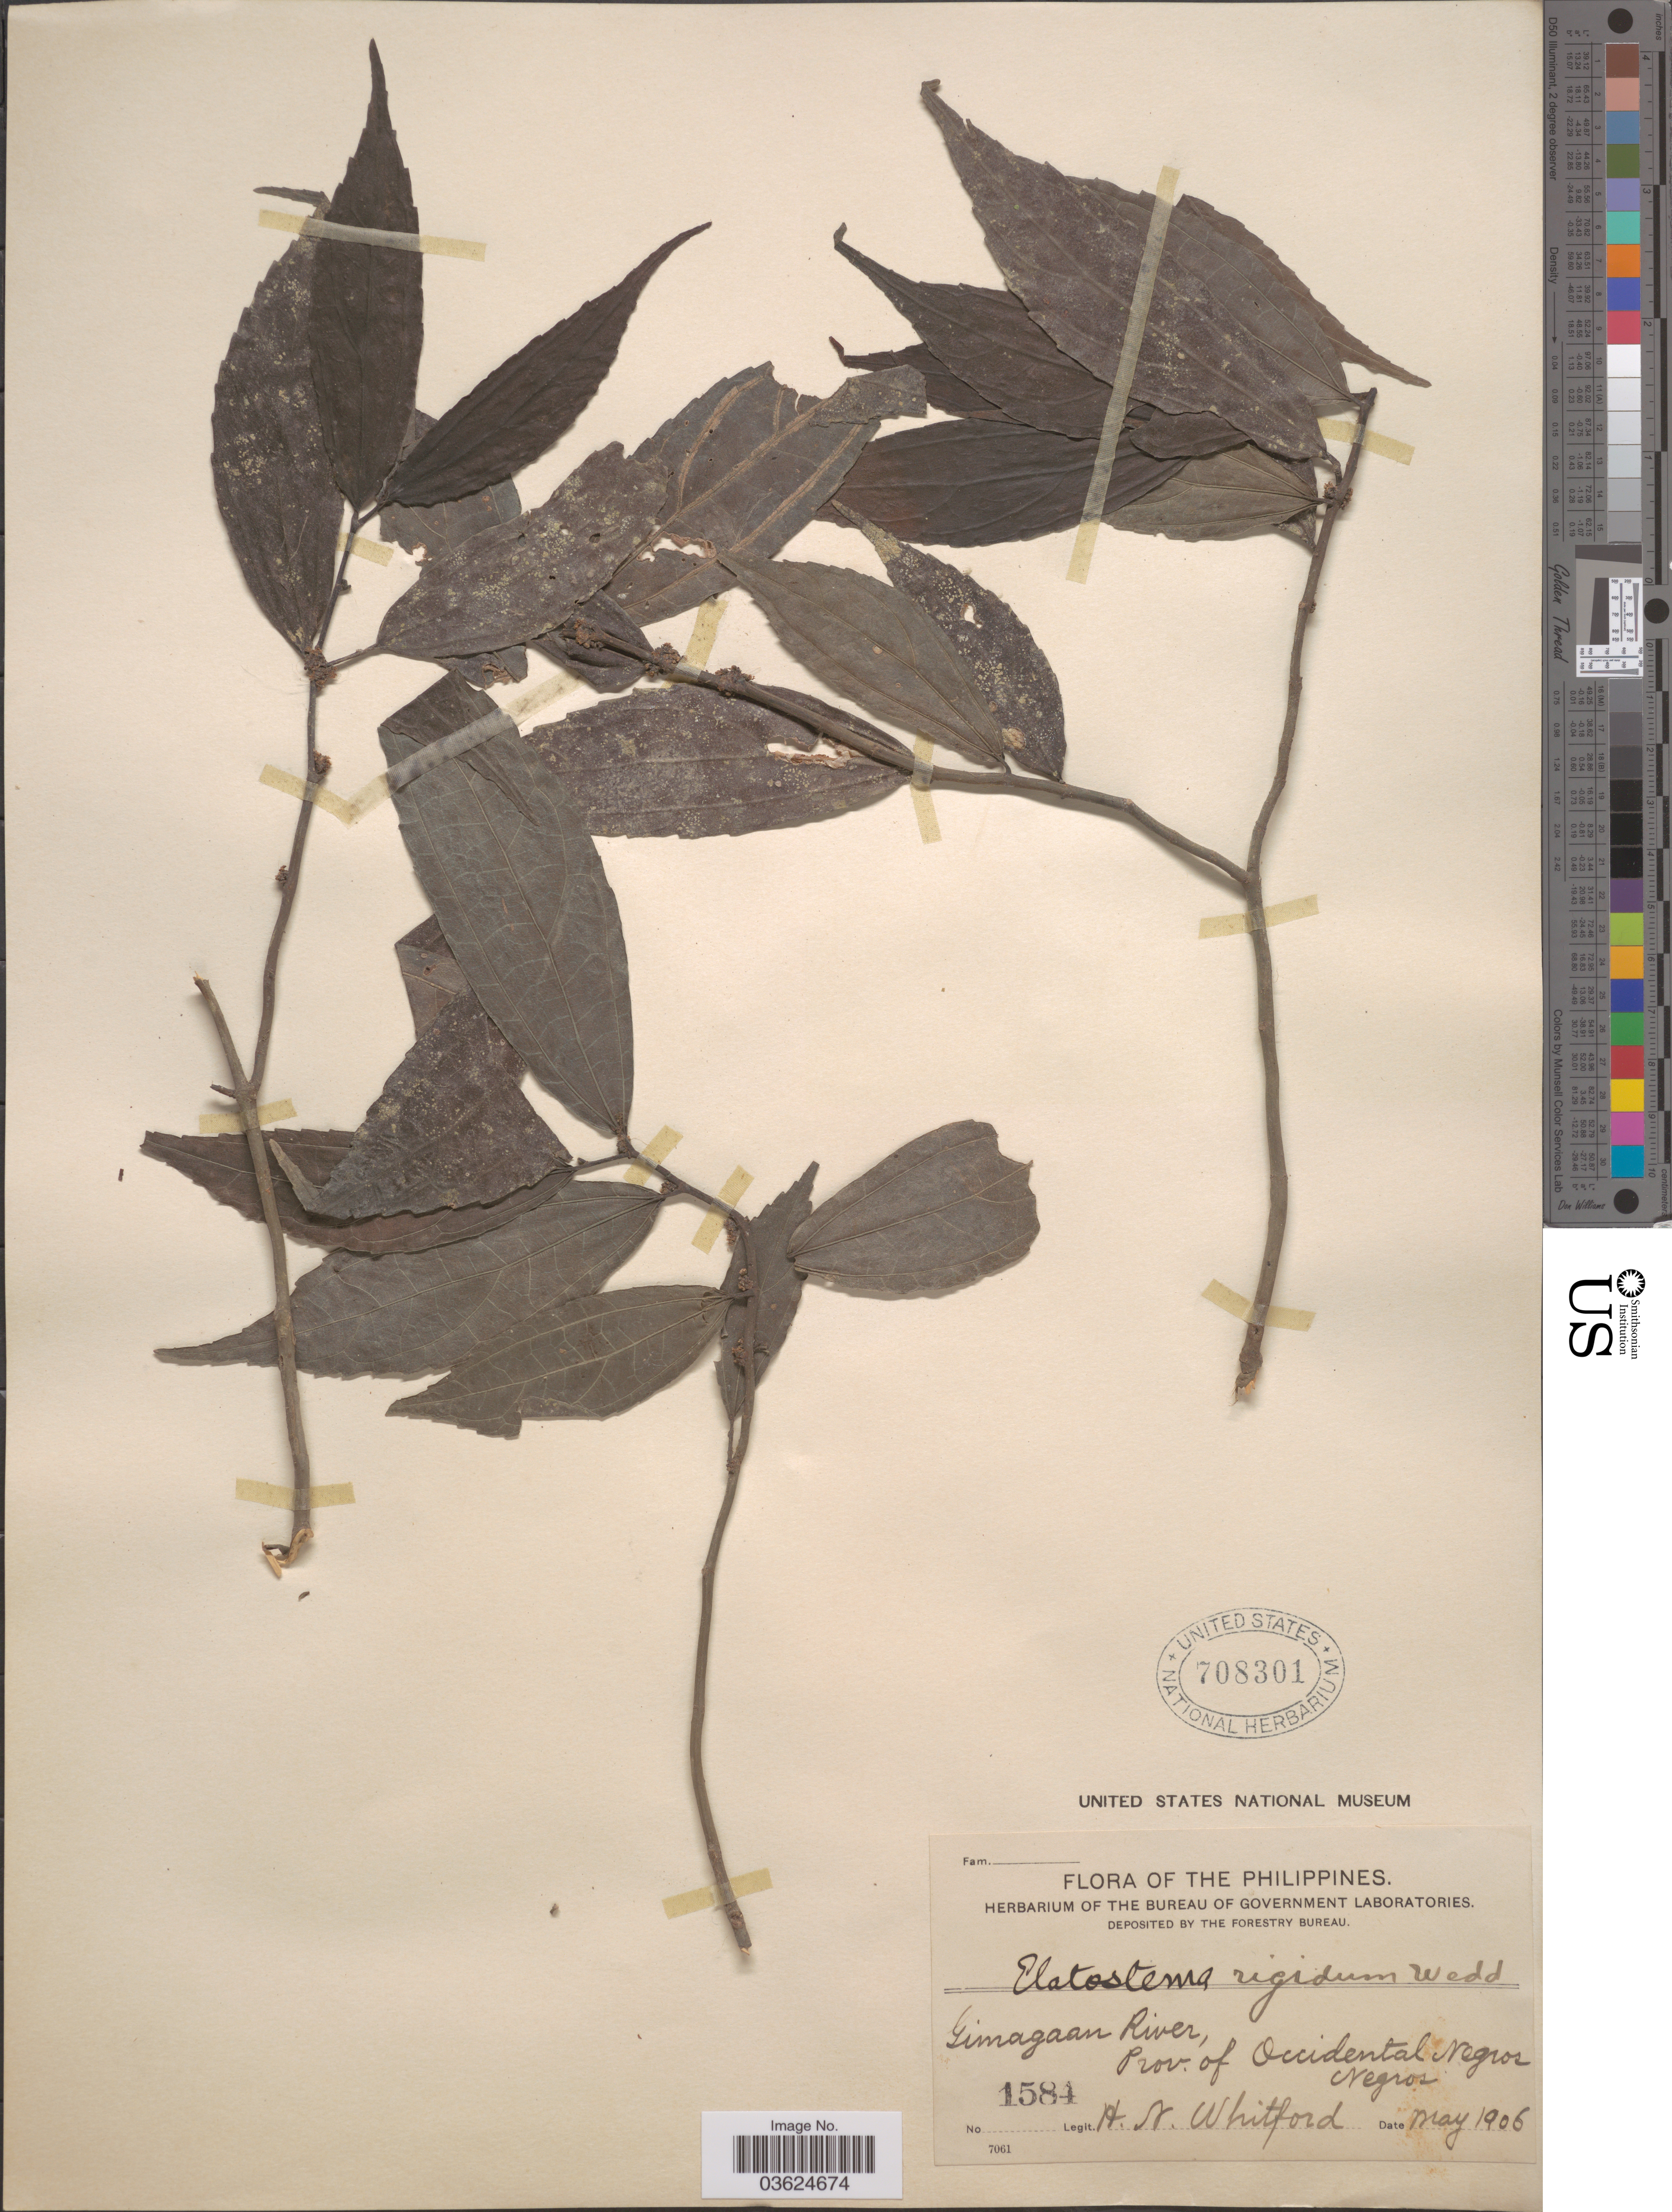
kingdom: Plantae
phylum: Tracheophyta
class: Magnoliopsida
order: Rosales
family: Urticaceae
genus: Elatostematoides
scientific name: Elatostematoides rigidum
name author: (Wedd.) C.B. Rob.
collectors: H. N. Whitford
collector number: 1584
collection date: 1906-05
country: Philippines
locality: Gimagaan River, Prov. of Occidental Negros. Negros.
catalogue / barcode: US 708301